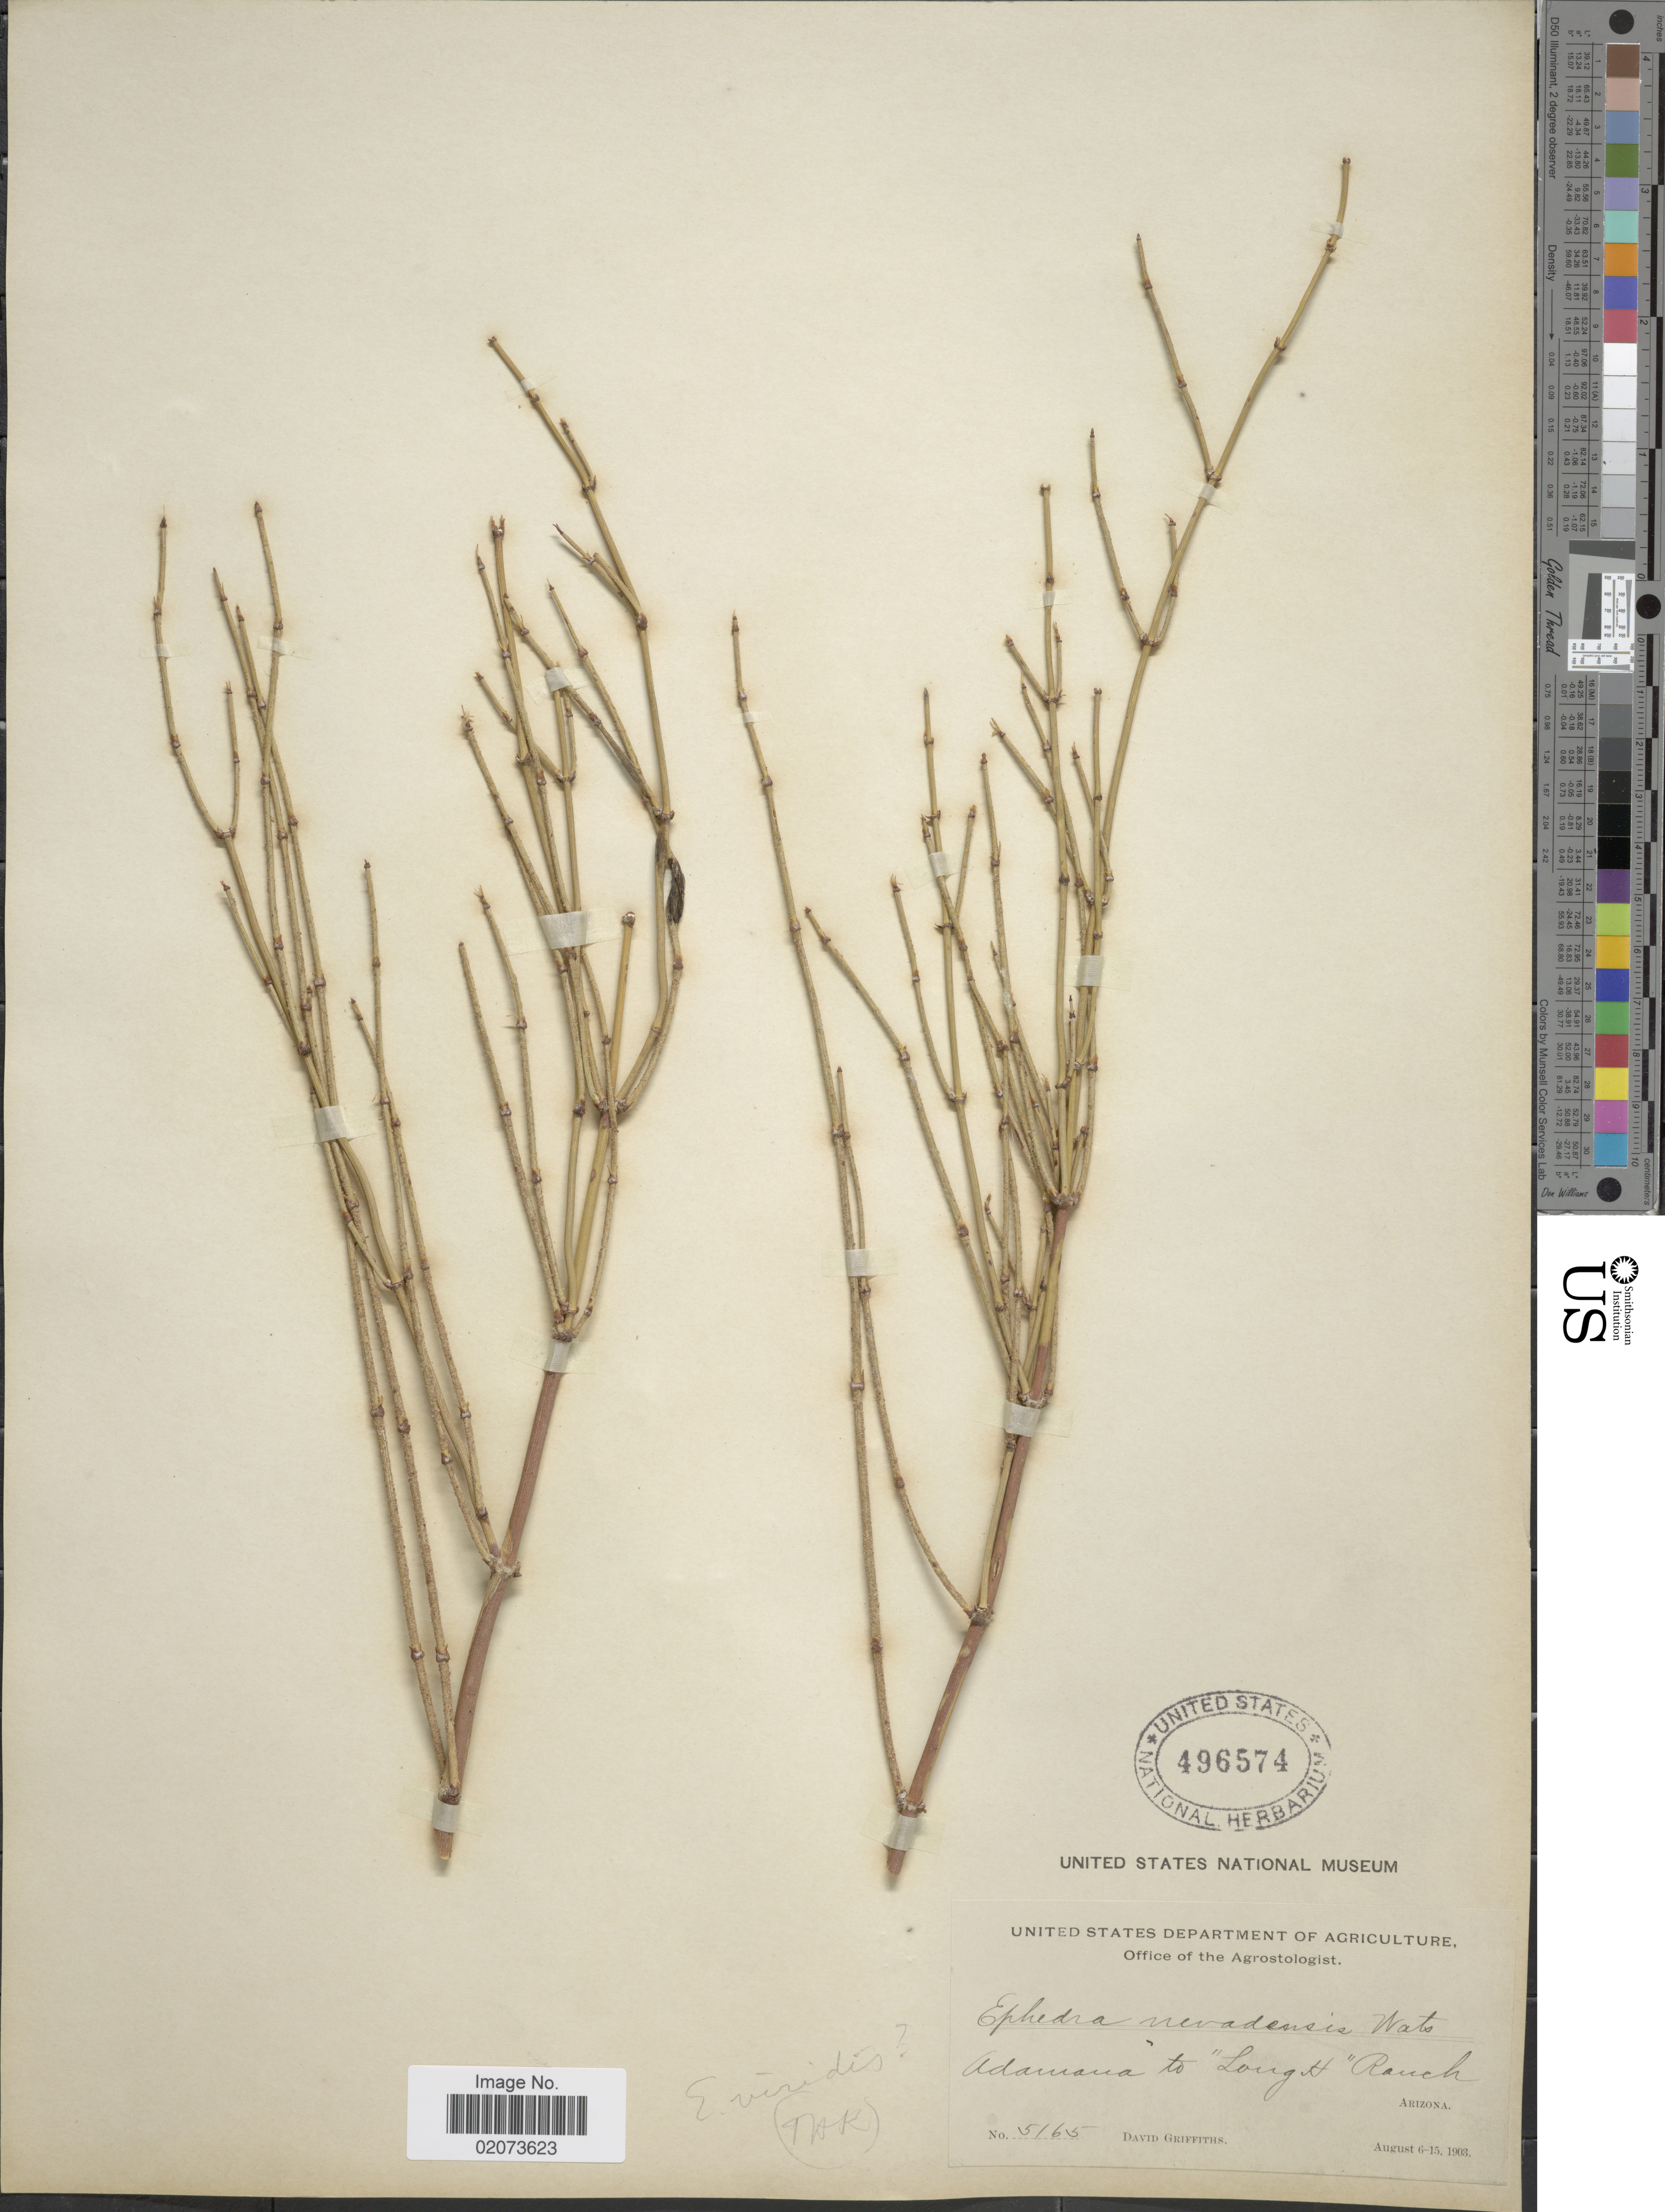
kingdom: Plantae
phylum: Tracheophyta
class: Gnetopsida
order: Ephedrales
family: Ephedraceae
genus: Ephedra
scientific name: Ephedra viridis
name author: Coville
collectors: D. Griffiths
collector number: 5165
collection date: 1903-08-06/1903-08-15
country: United States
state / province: Arizona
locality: Adamna to "Long H" Ranch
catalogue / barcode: US 496574